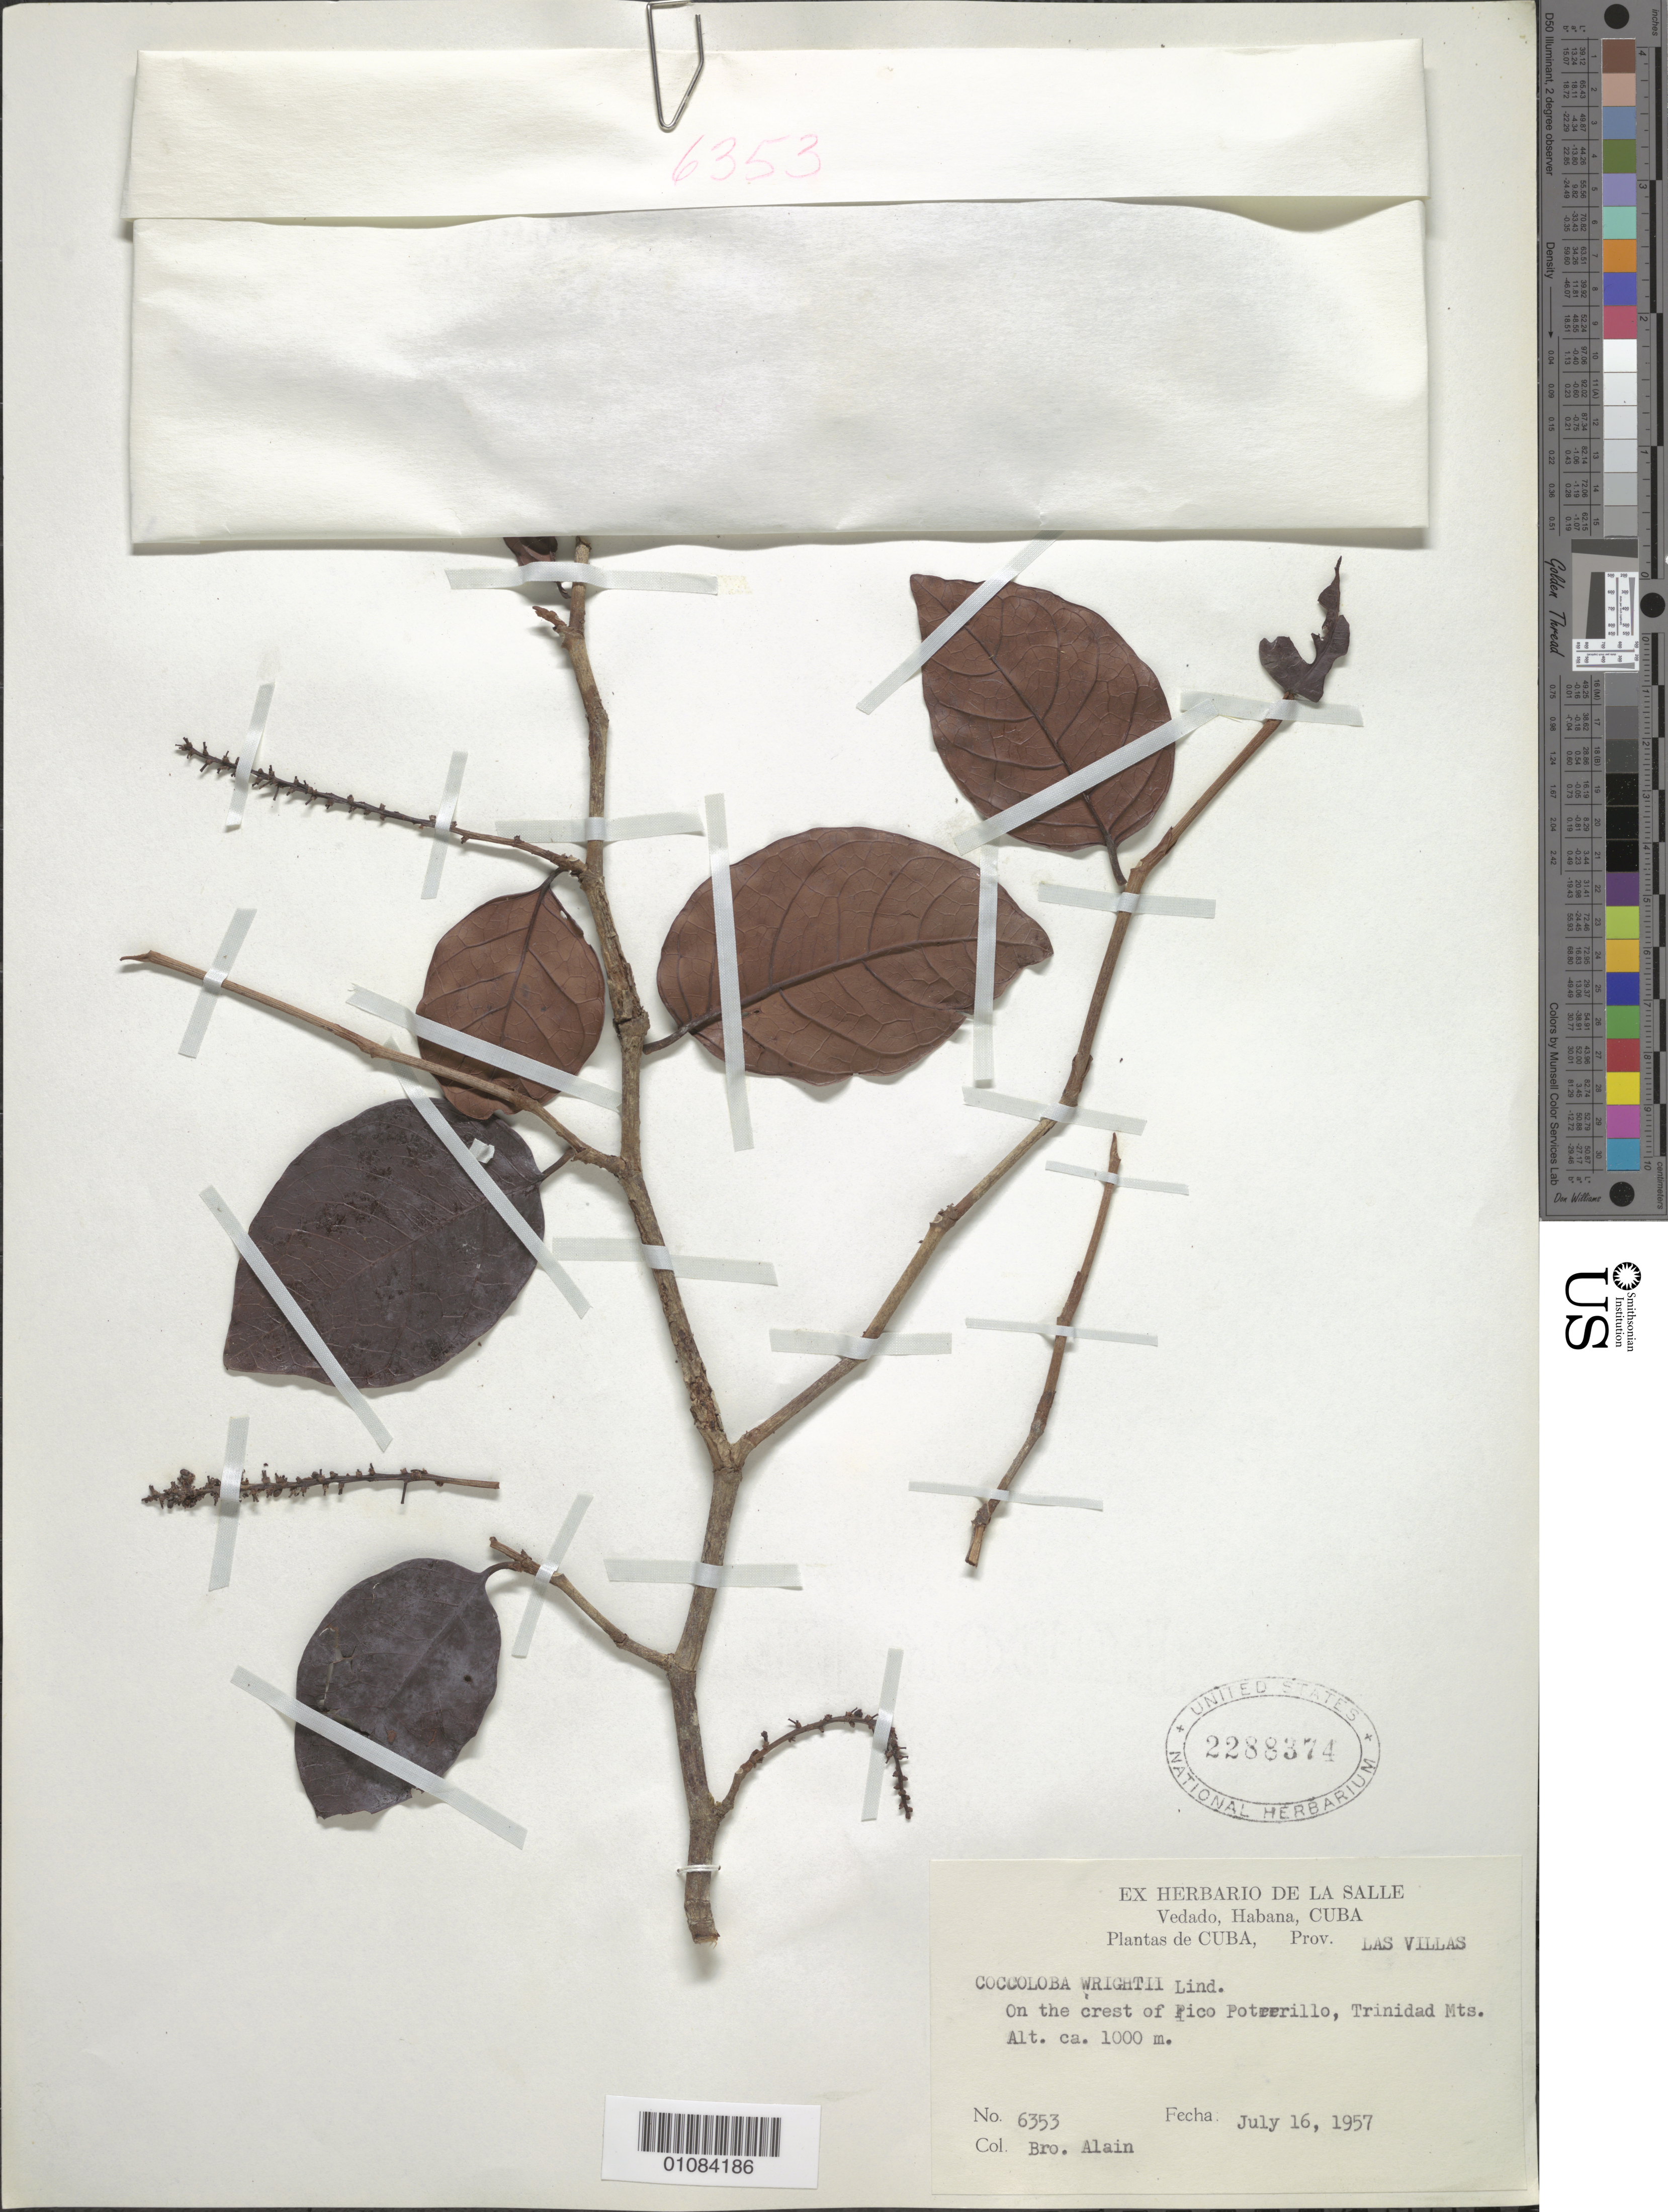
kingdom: Plantae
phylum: Tracheophyta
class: Magnoliopsida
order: Caryophyllales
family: Polygonaceae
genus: Coccoloba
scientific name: Coccoloba wrightii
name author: Lindau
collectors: A. H. Liogier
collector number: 6353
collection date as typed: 16 Jul 1957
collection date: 1957-07-16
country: Cuba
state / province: Las Villas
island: Cuba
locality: Las Villas, Trinidad Mts , on the crest of Pico Potrerillo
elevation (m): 1000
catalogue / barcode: US 2288374